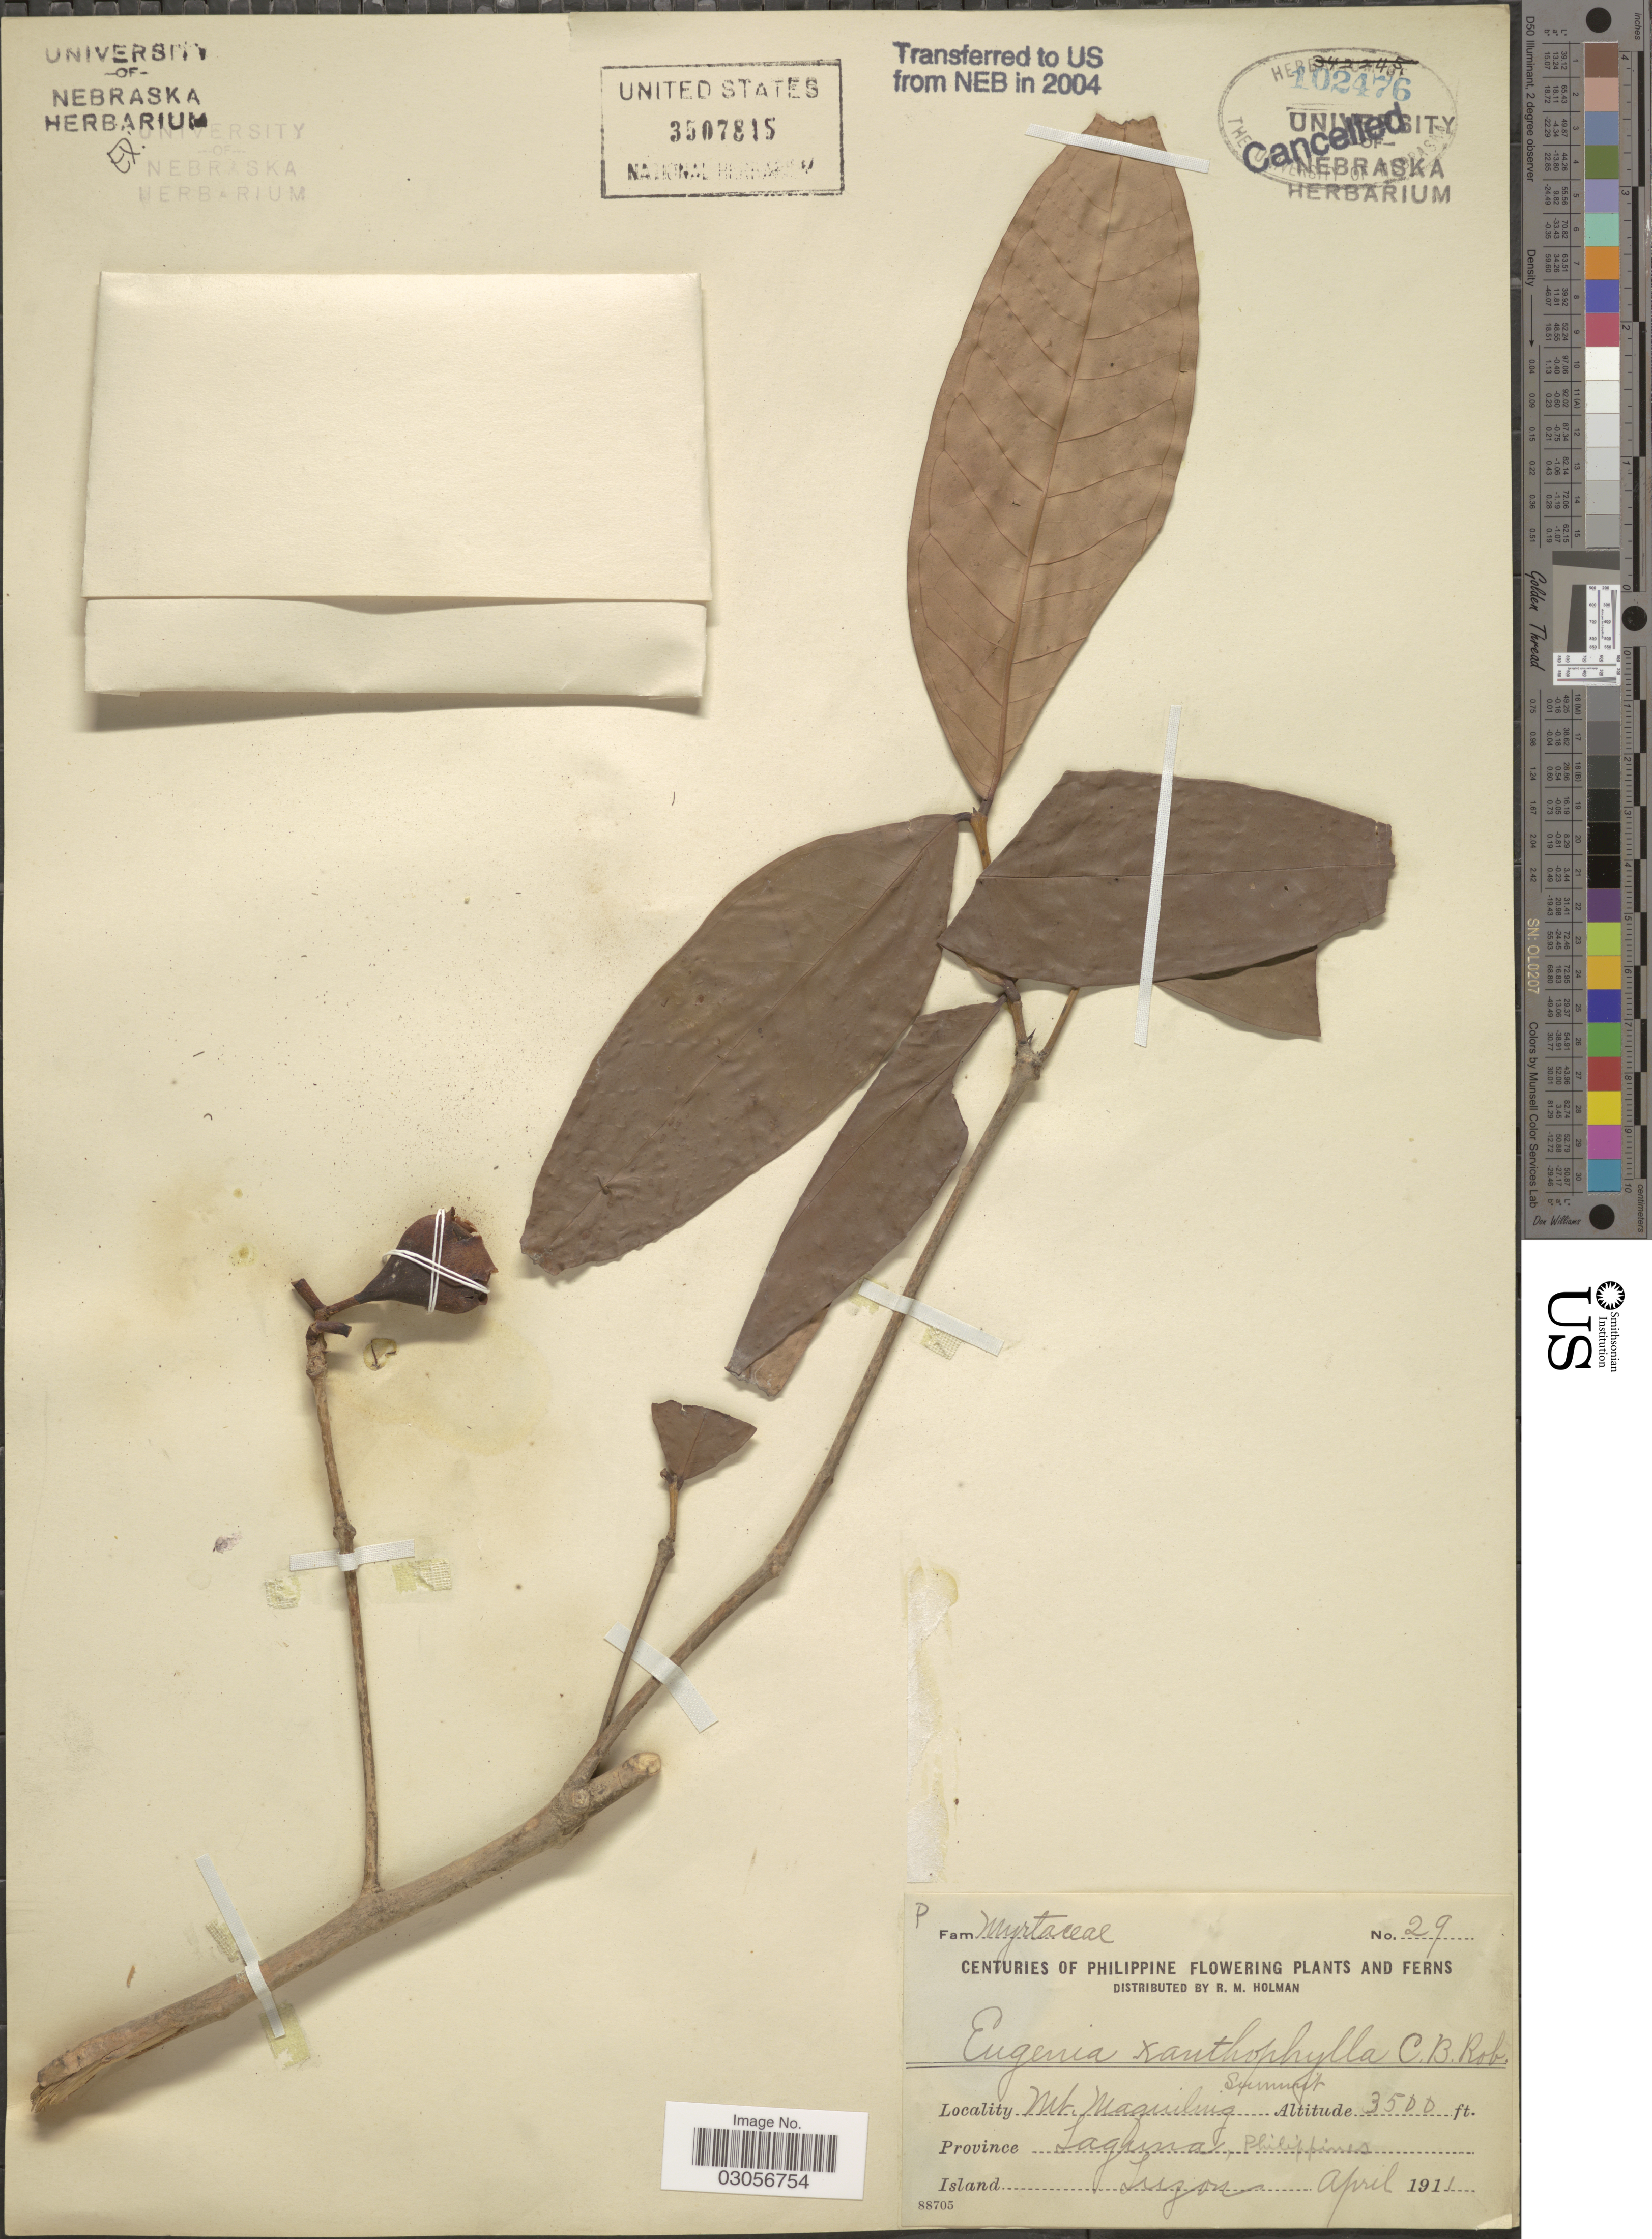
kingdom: Plantae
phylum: Tracheophyta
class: Magnoliopsida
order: Myrtales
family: Myrtaceae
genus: Syzygium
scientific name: Syzygium xanthophyllum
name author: (C.B. Rob.) Merr.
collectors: R. Holman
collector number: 29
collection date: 1911-04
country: Philippines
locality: Mt. Maquiling Summit. Province Laguna. Island Luzon.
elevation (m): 1067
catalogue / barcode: US 3507815